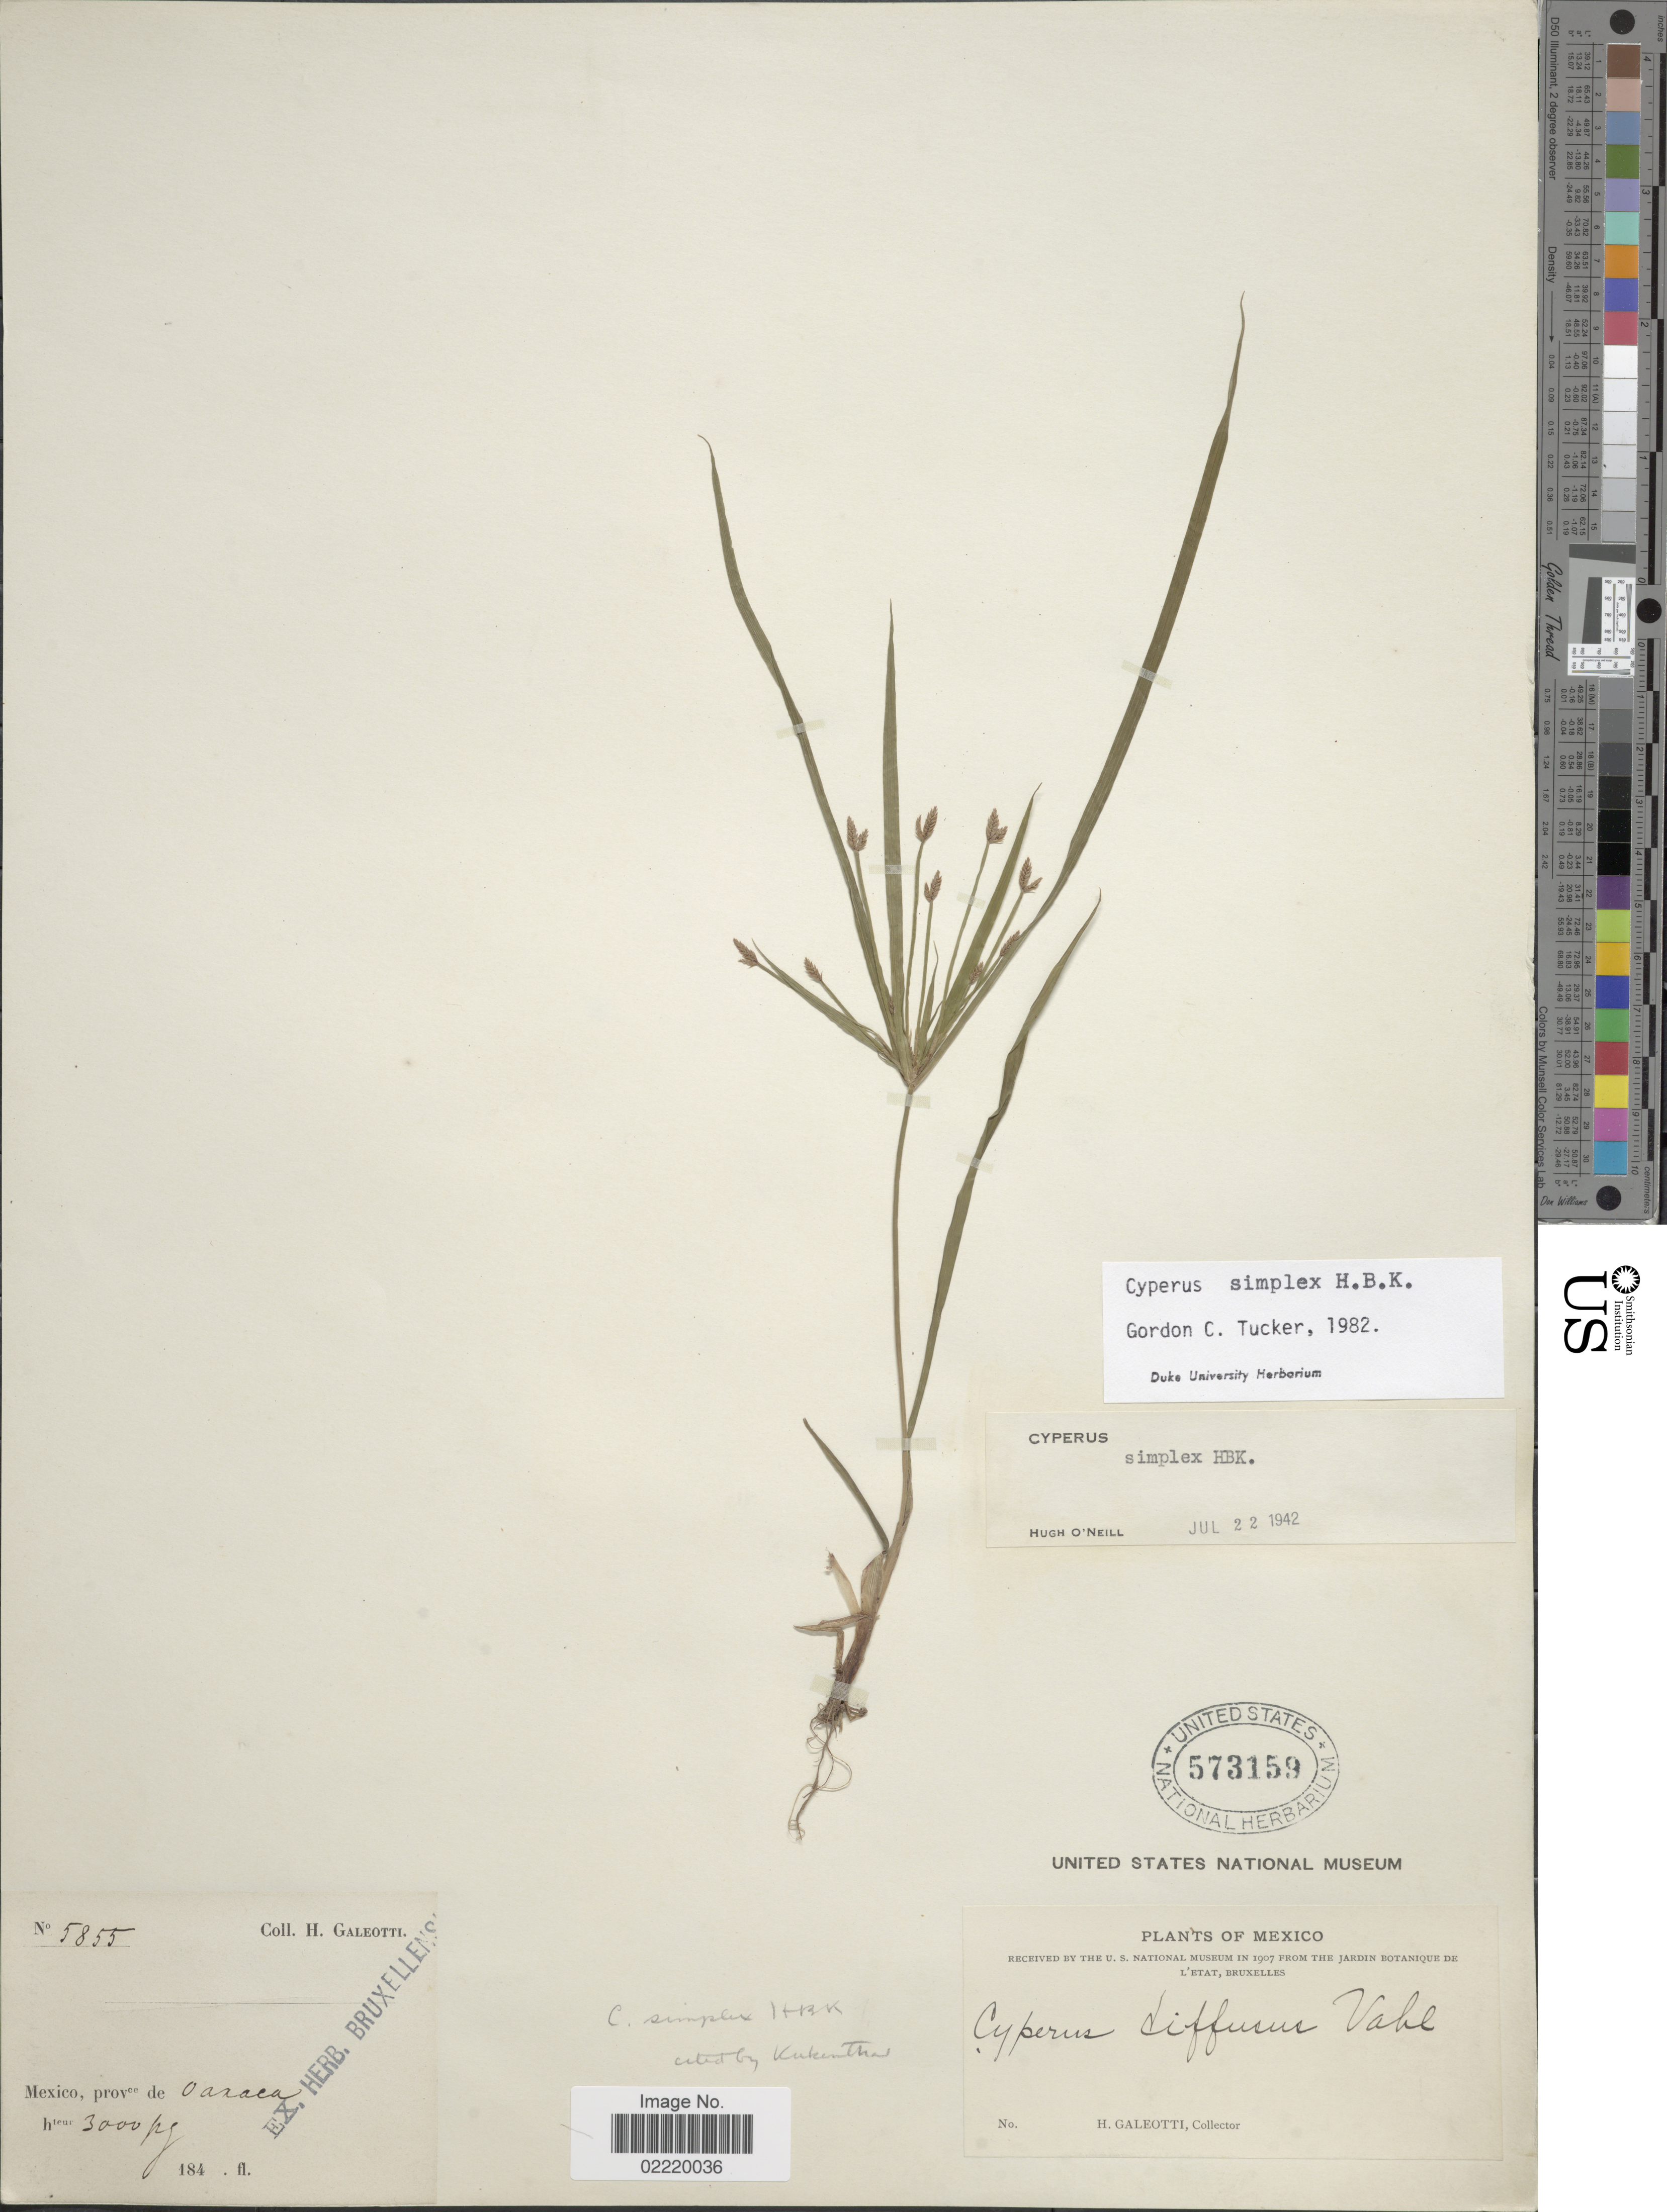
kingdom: Plantae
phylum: Tracheophyta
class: Liliopsida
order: Poales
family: Cyperaceae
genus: Cyperus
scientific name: Cyperus simplex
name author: Kunth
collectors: H. G. Galeotti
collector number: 5855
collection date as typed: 184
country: Mexico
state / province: Oaxaca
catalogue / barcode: US 573159